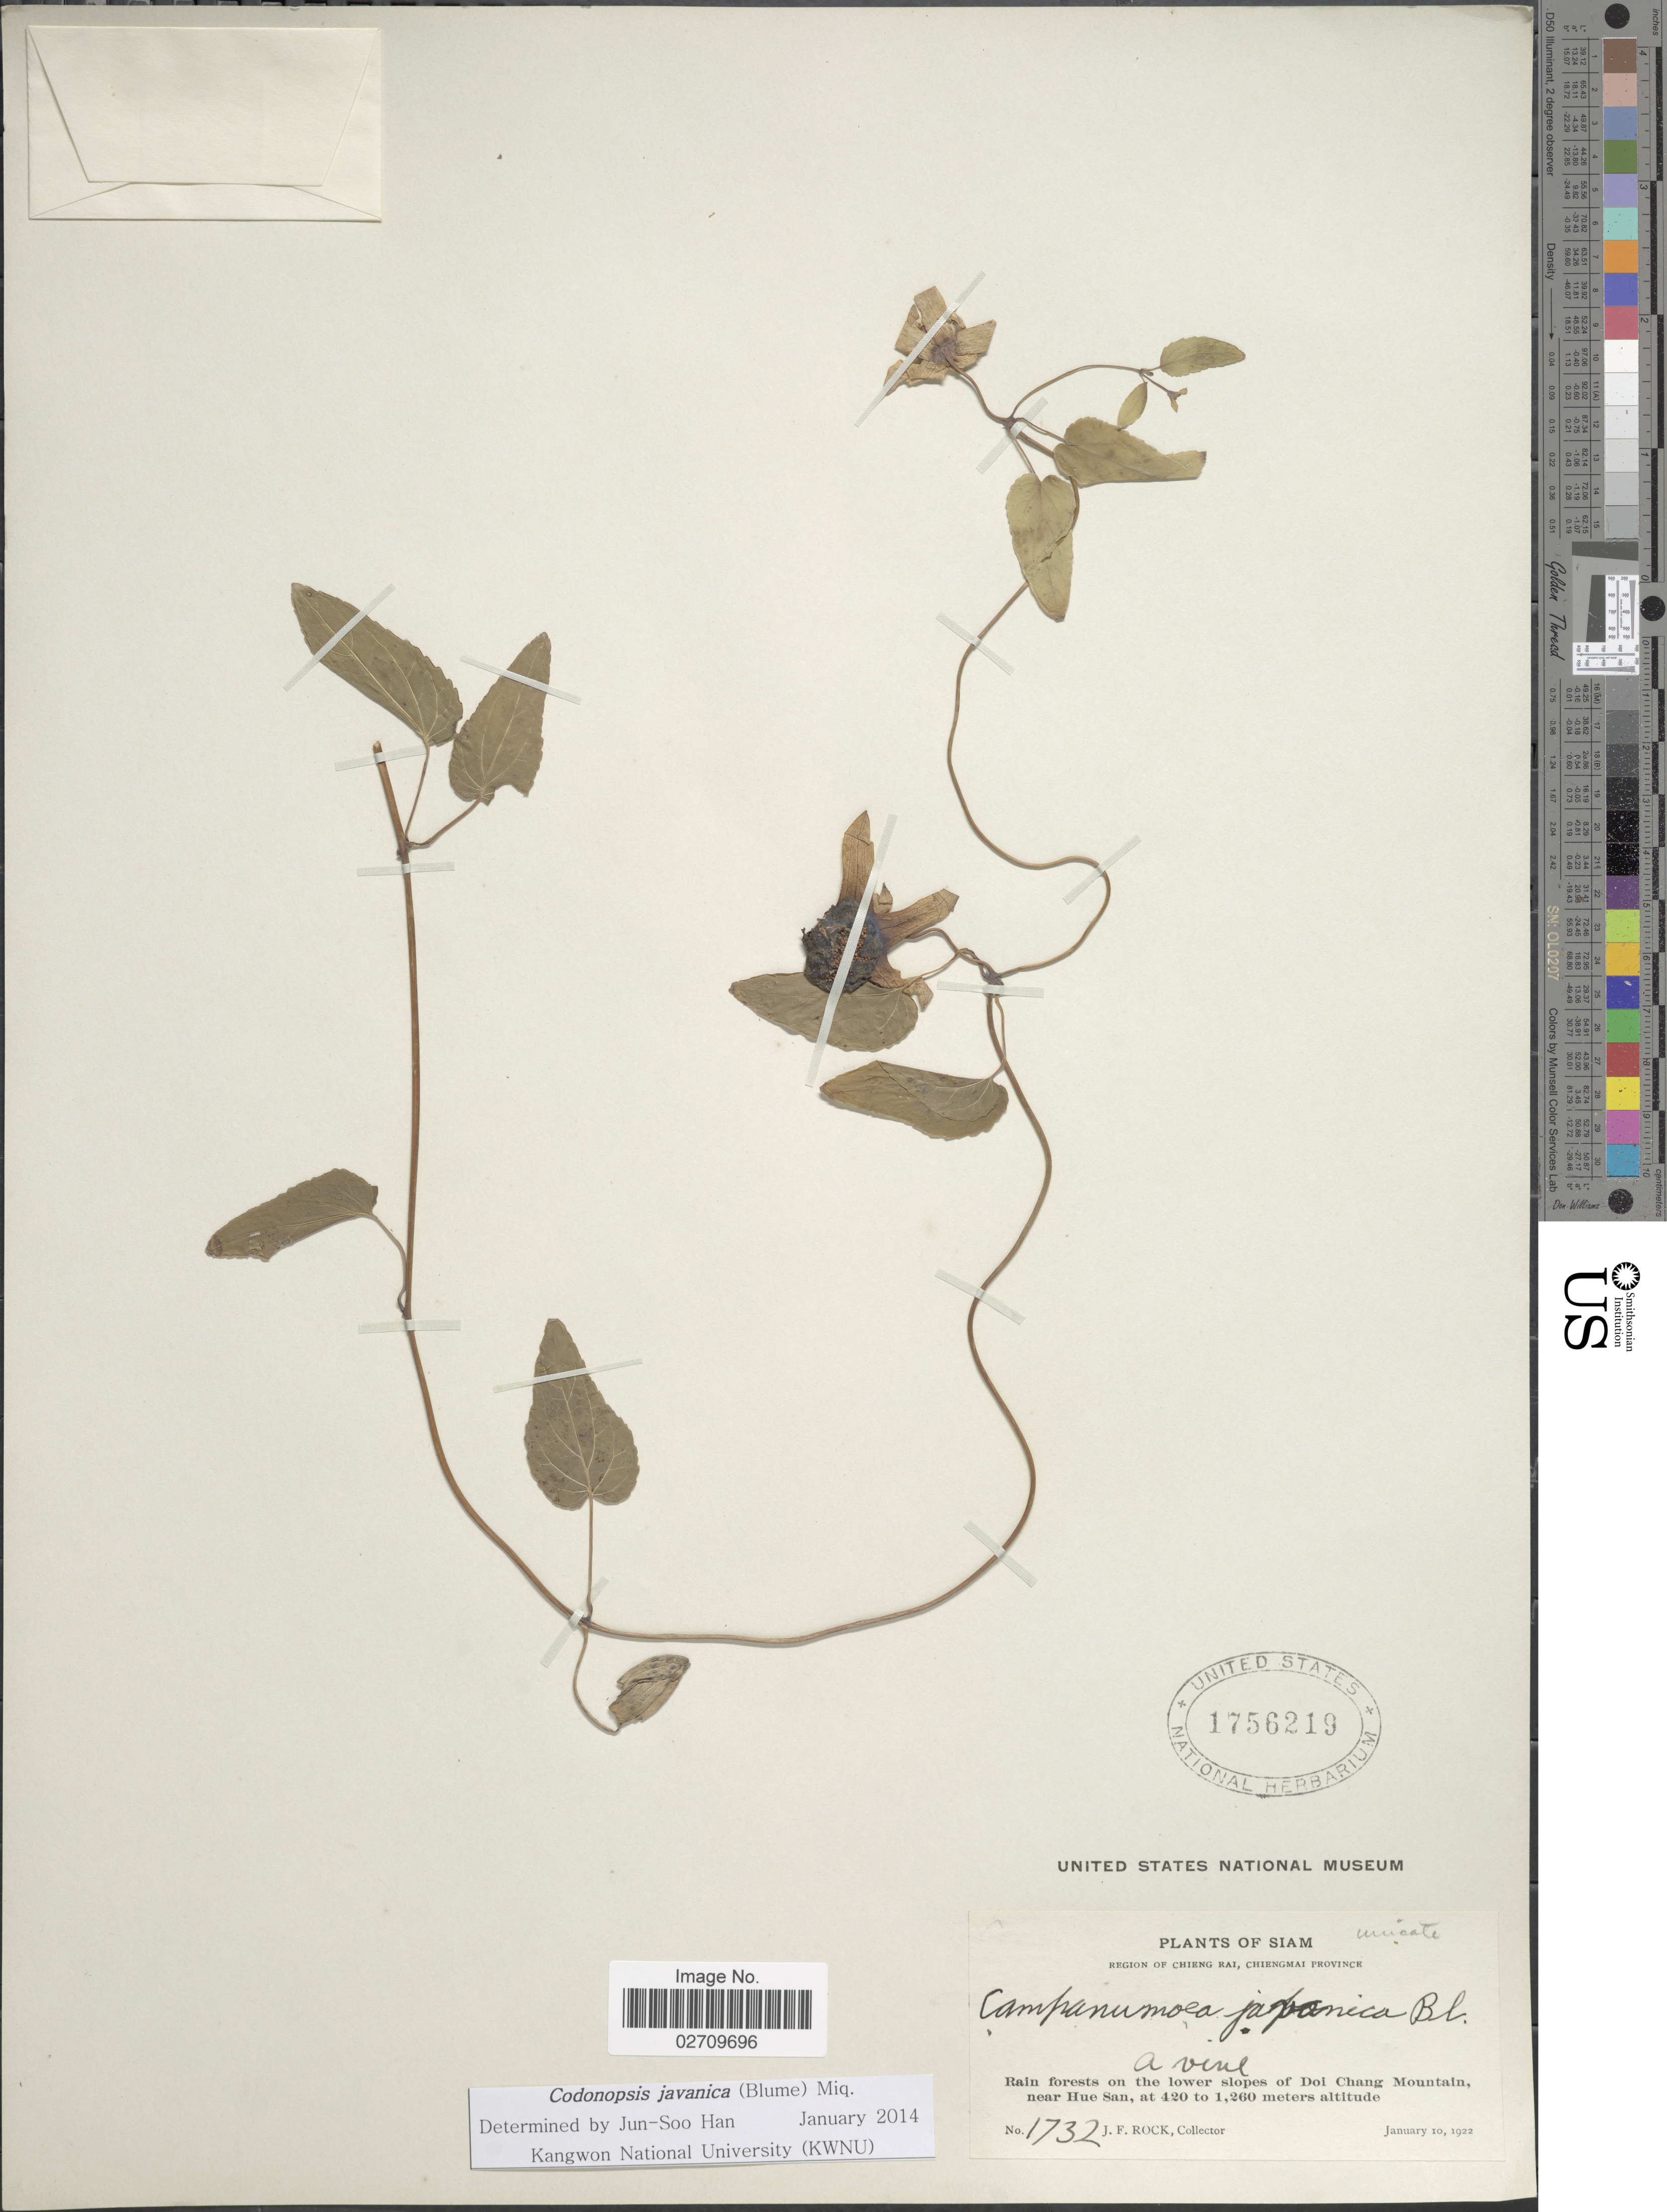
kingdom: Plantae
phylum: Tracheophyta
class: Magnoliopsida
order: Asterales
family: Campanulaceae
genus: Codonopsis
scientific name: Codonopsis javanica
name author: (Blume) Hook. f. & Thomson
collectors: J. F. Rock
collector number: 1732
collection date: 1922-01-10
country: Thailand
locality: Siam, Region of Chieng Rai, Chiengmai Province, Rain forest on the lower slopes of Doi Chang Mountain, near Hue San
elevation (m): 420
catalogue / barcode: US 1756219